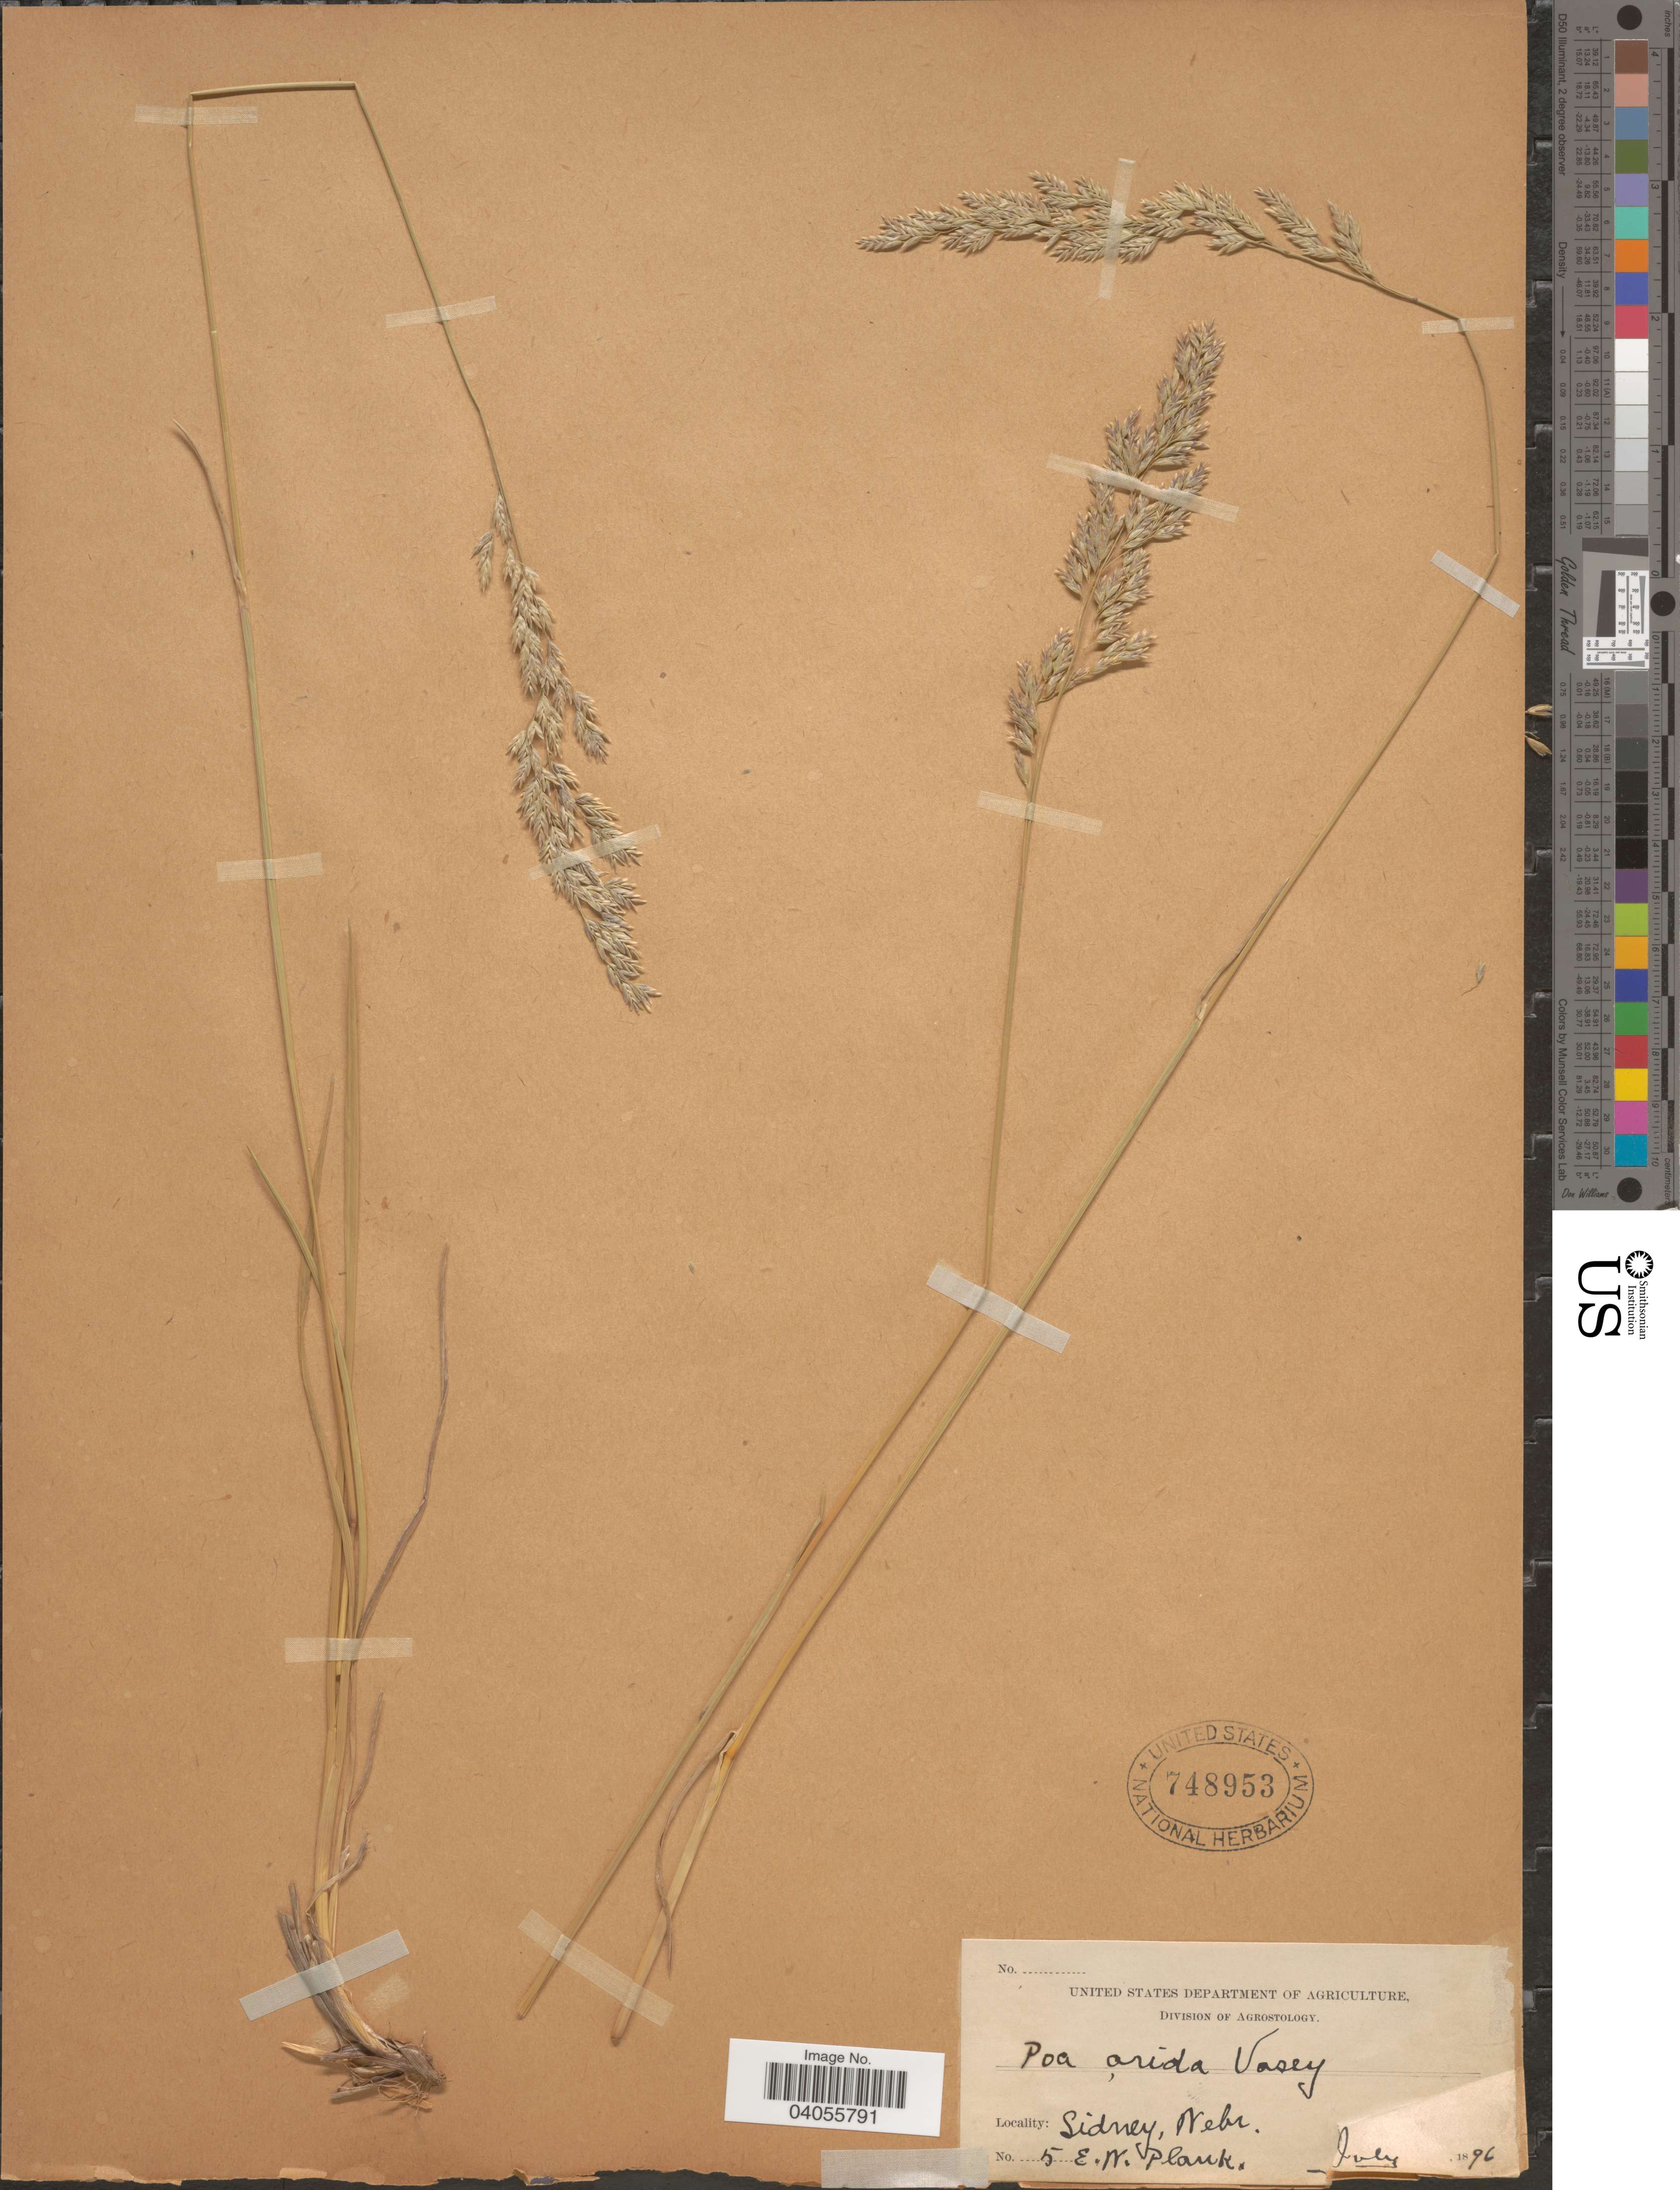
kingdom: Plantae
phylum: Tracheophyta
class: Liliopsida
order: Poales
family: Poaceae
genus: Poa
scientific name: Poa arida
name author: Vasey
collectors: E. Plank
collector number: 5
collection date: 1896-07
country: United States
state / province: Nebraska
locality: Sidney.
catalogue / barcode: US 748953